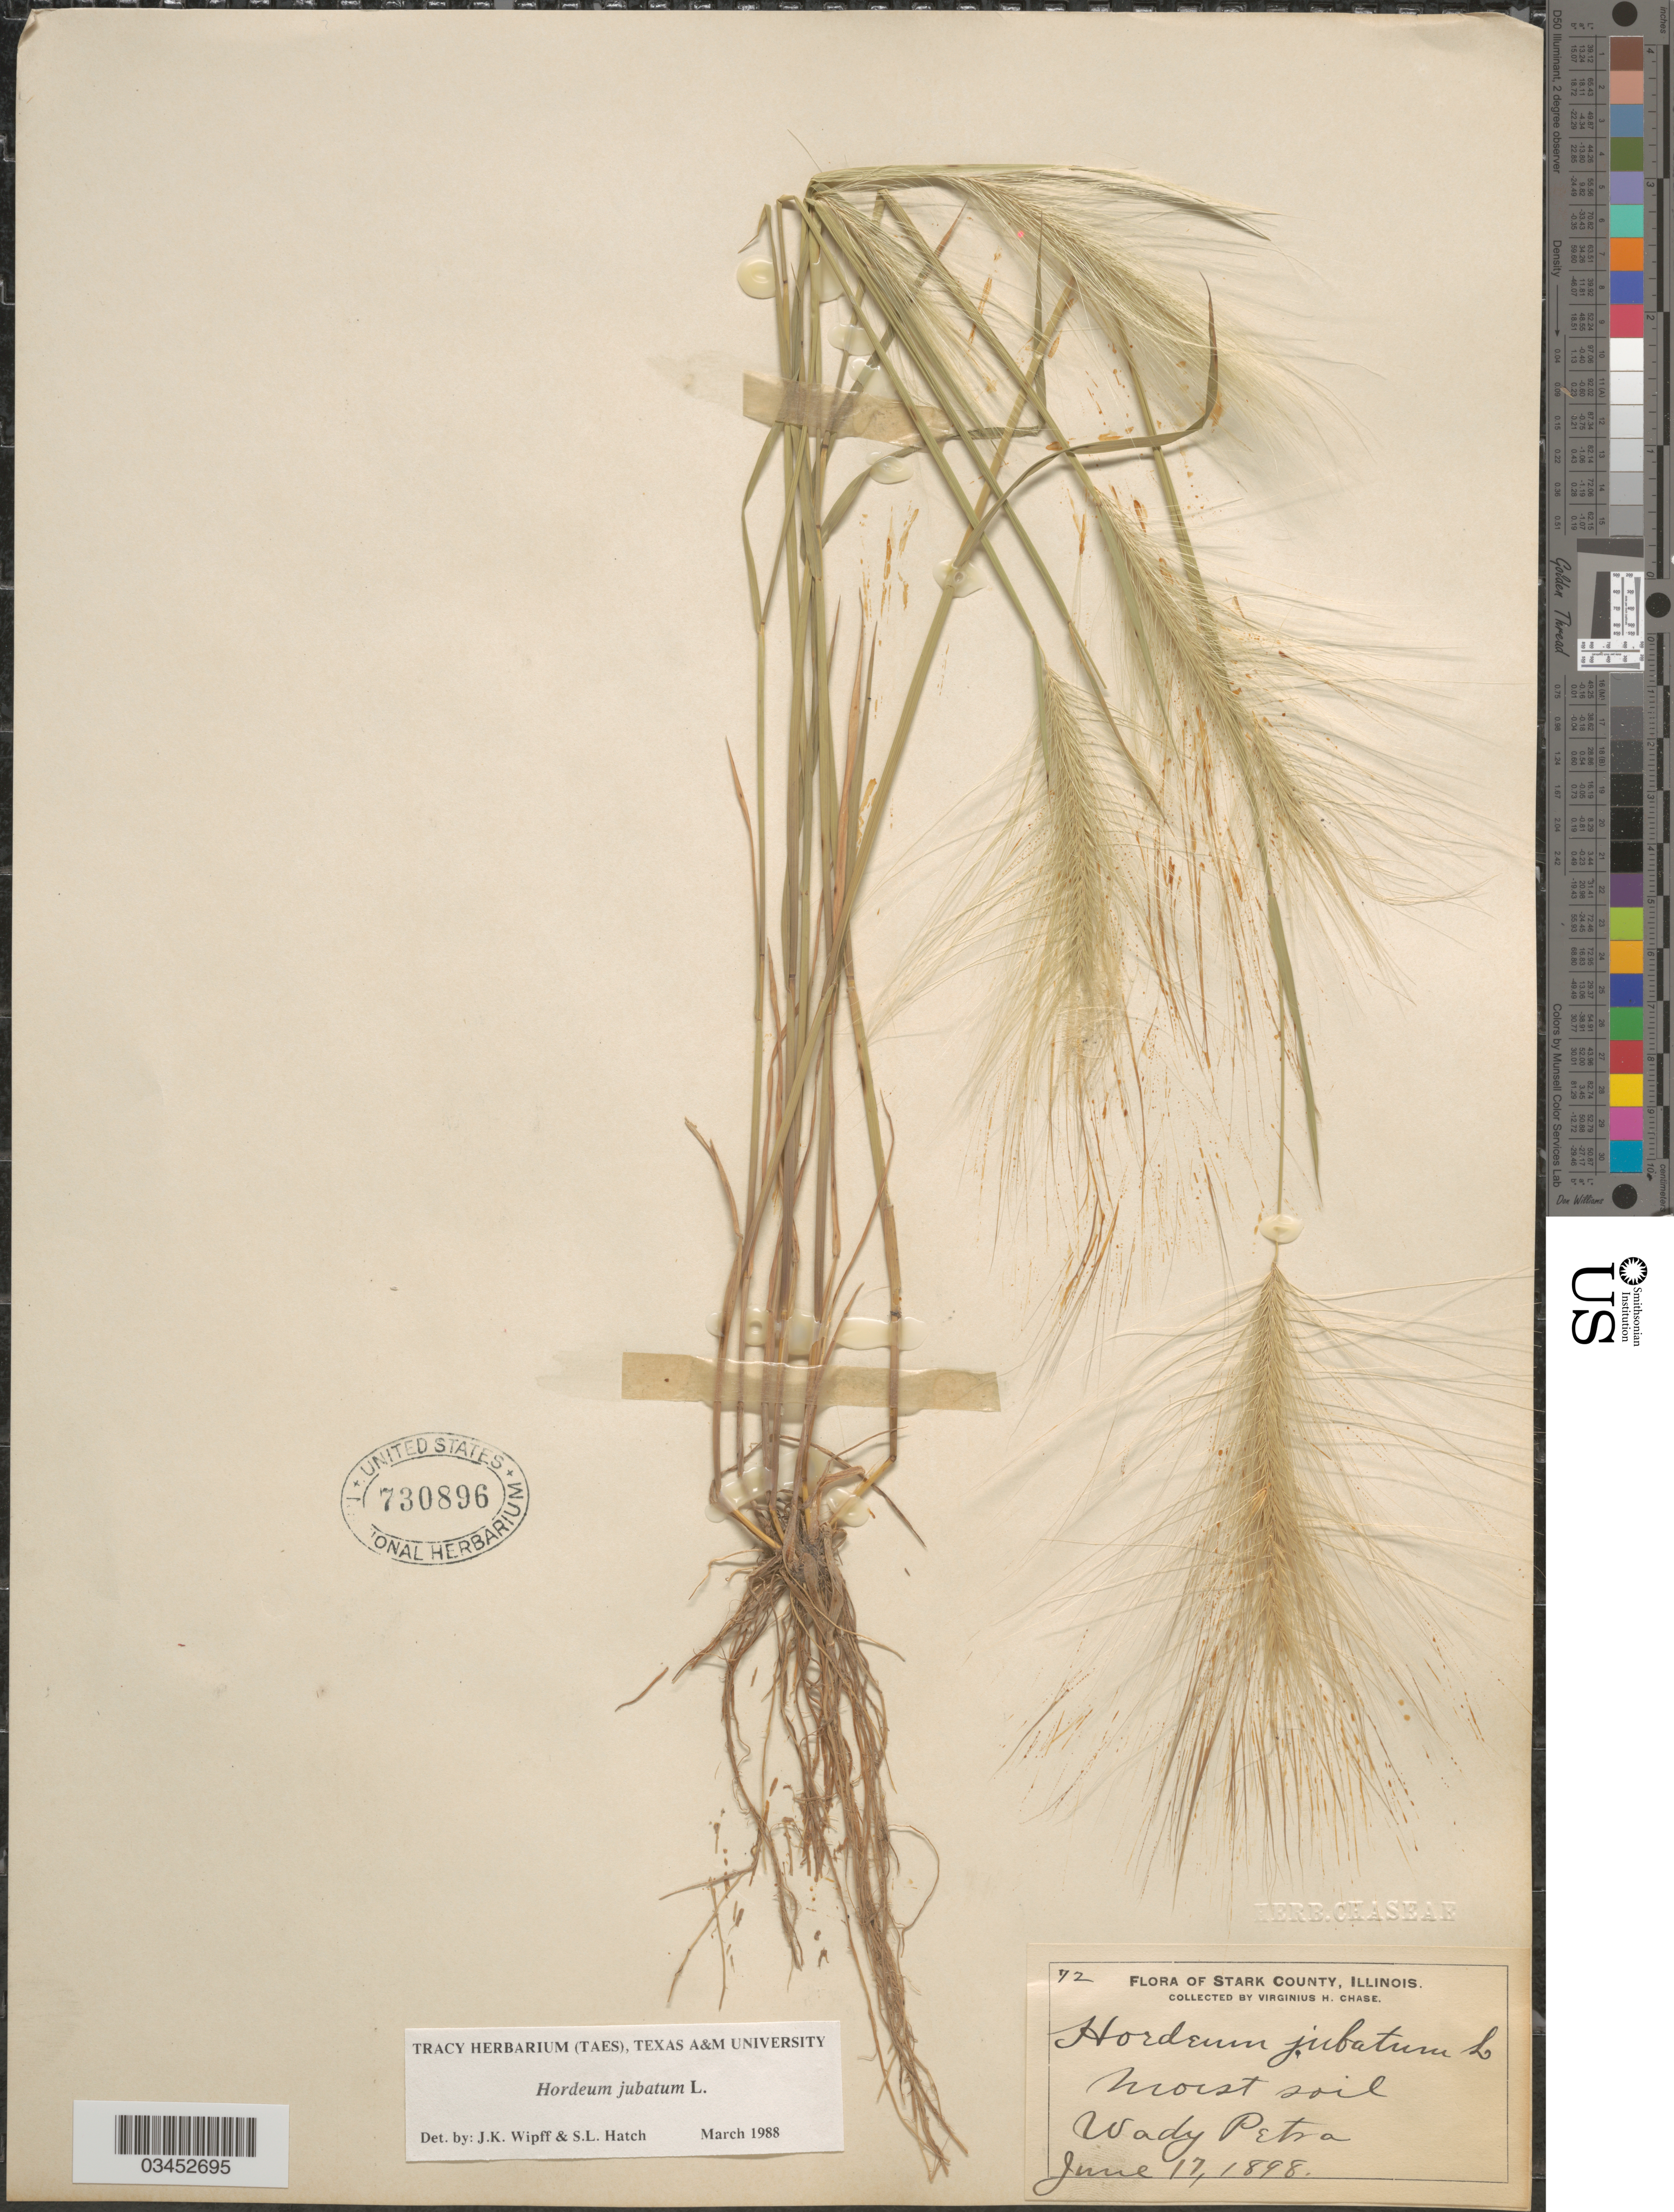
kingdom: Plantae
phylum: Tracheophyta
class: Liliopsida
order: Poales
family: Poaceae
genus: Hordeum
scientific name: Hordeum jubatum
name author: L.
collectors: V. H. Chase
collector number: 72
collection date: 1898-06-17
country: United States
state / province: Illinois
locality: Stark County. Moist soil. Wady Petra.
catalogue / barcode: US 730896